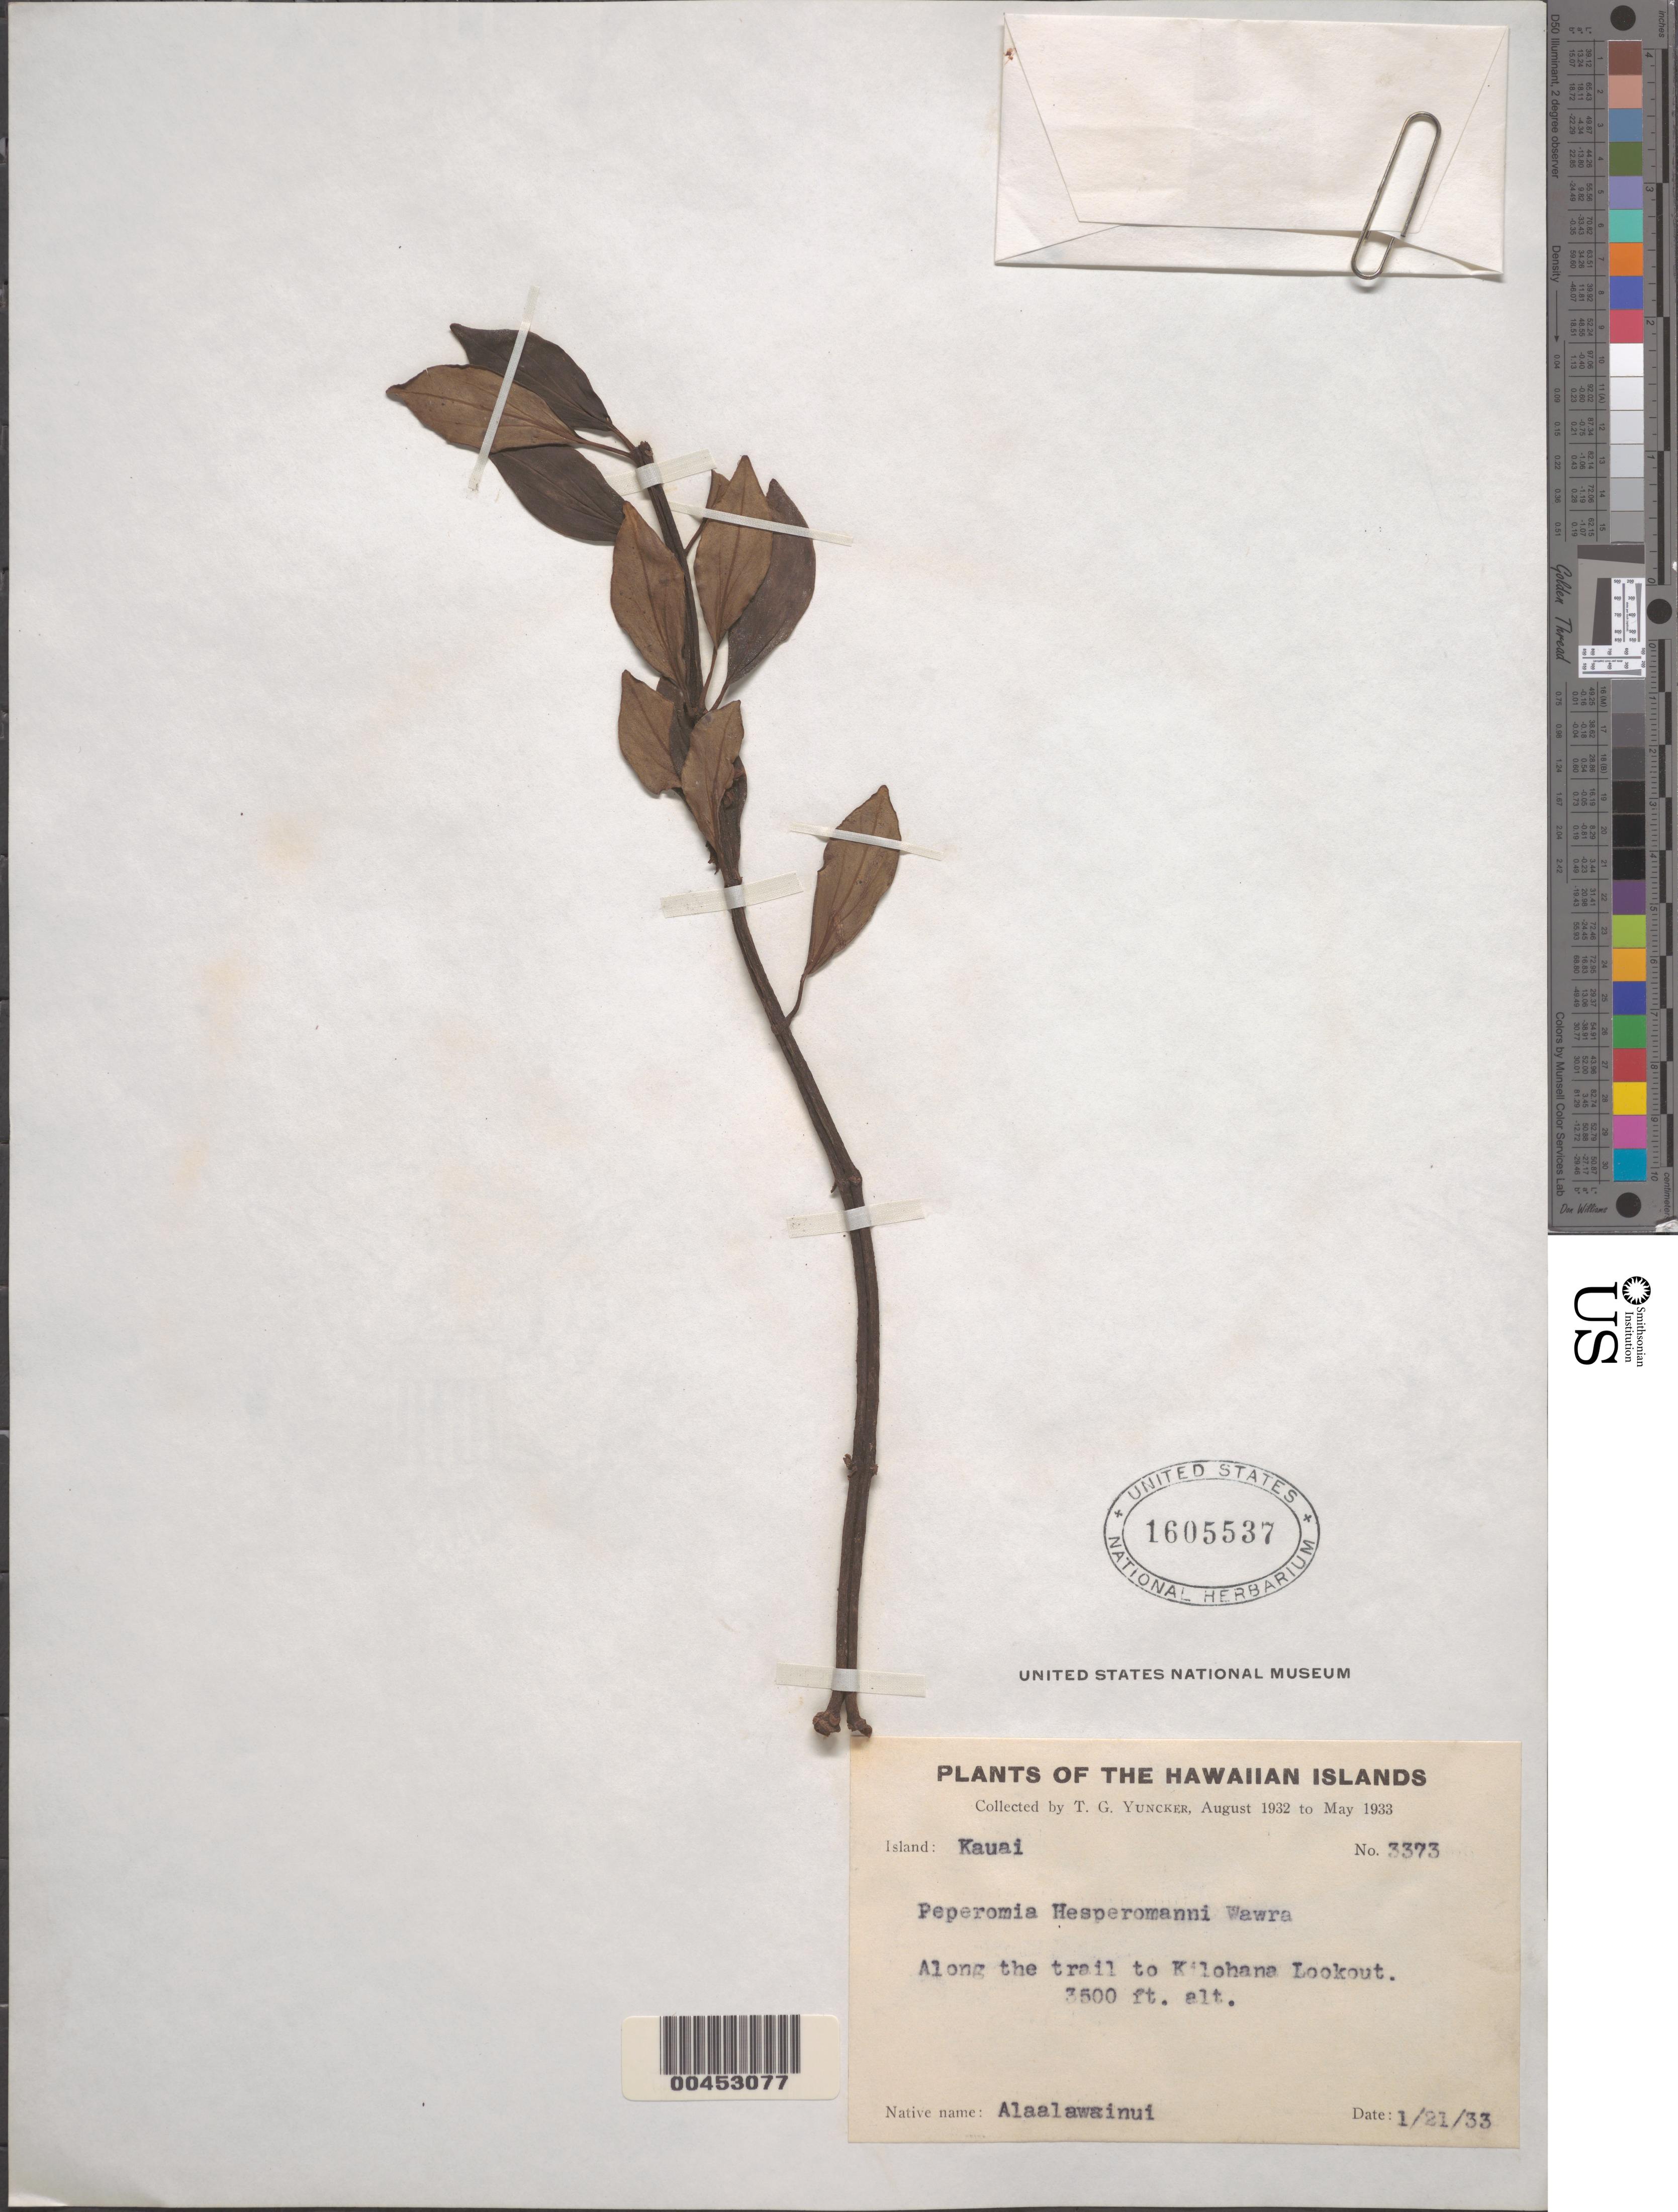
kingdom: Plantae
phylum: Tracheophyta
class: Magnoliopsida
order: Piperales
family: Piperaceae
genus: Peperomia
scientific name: Peperomia hesperomannii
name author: Wawra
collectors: T. G. Yuncker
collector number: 3373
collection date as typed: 21 Jan 1933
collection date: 1933-01-21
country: United States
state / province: Hawaii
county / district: Kauai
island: Kaua'i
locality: Along the trail to Kilohana Lookout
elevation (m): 1067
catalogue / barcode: US 1605537